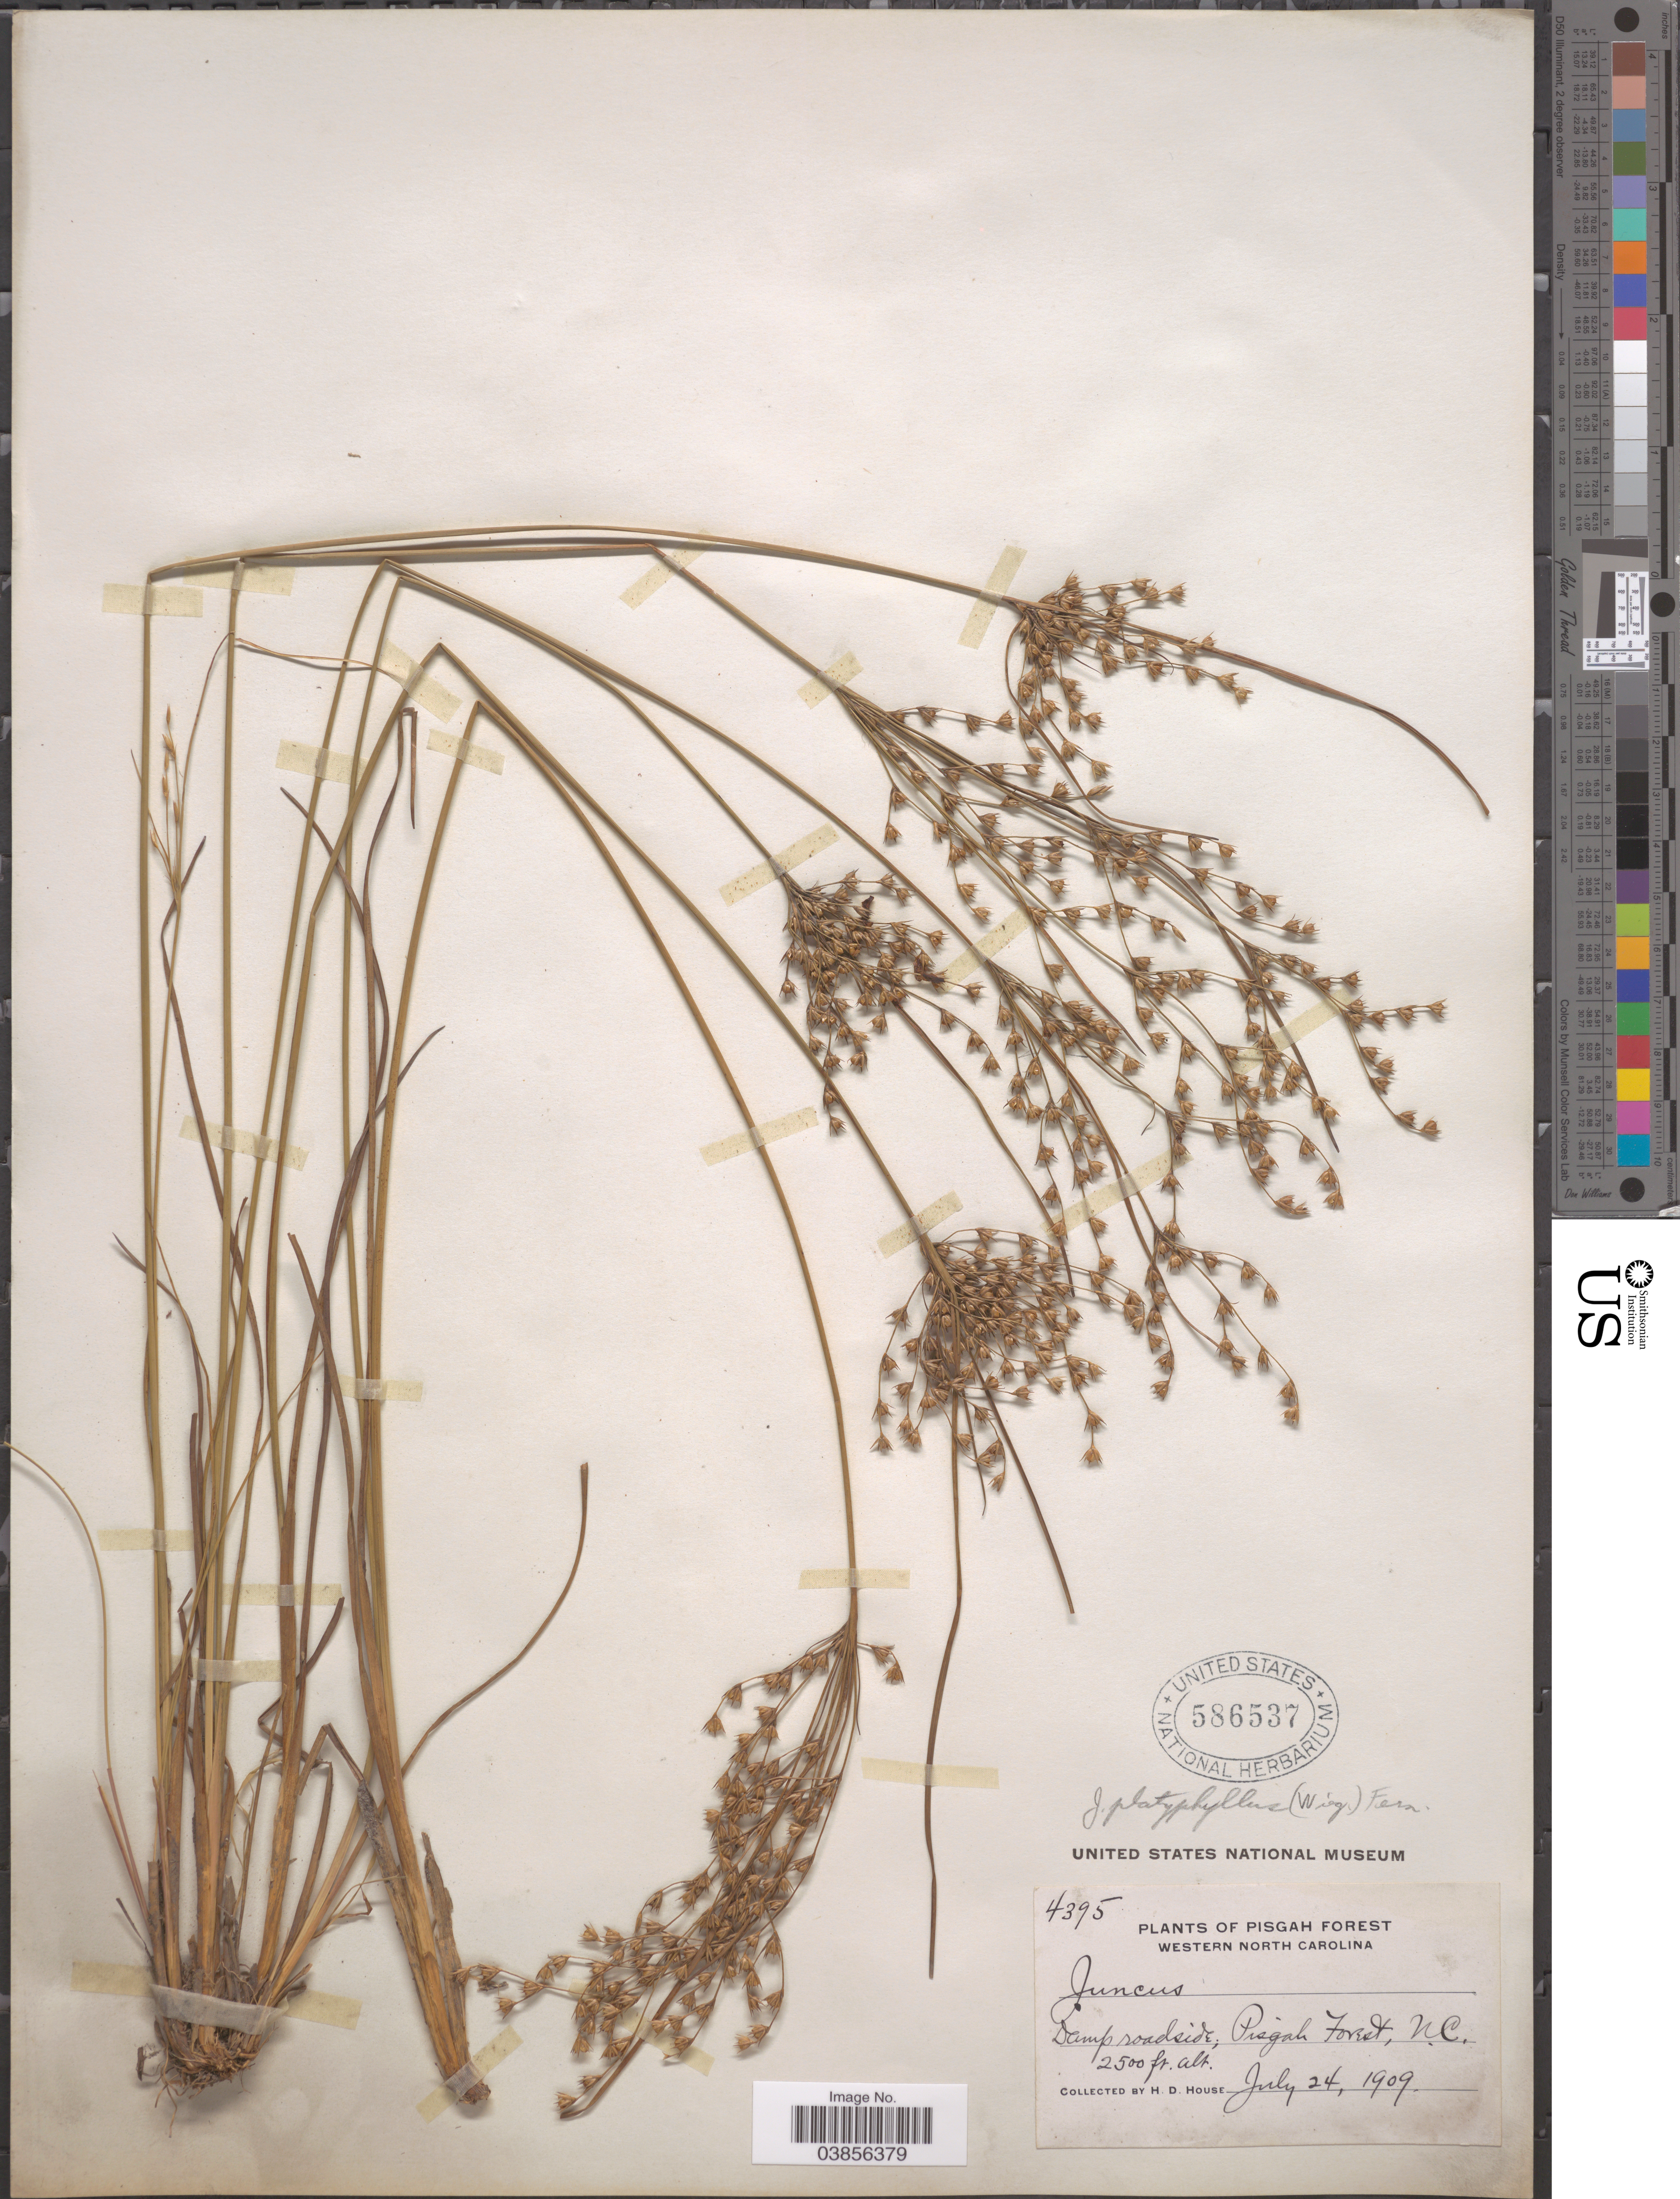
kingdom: Plantae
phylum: Tracheophyta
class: Liliopsida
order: Poales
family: Juncaceae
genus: Juncus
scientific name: Juncus platyphyllus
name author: (Wiegand) Fernald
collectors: H. D. House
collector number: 4395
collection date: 1909-07-24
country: United States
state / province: North Carolina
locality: Pisgah Forest. Western North Carolina. Pisgah Forest.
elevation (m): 762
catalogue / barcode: US 586537